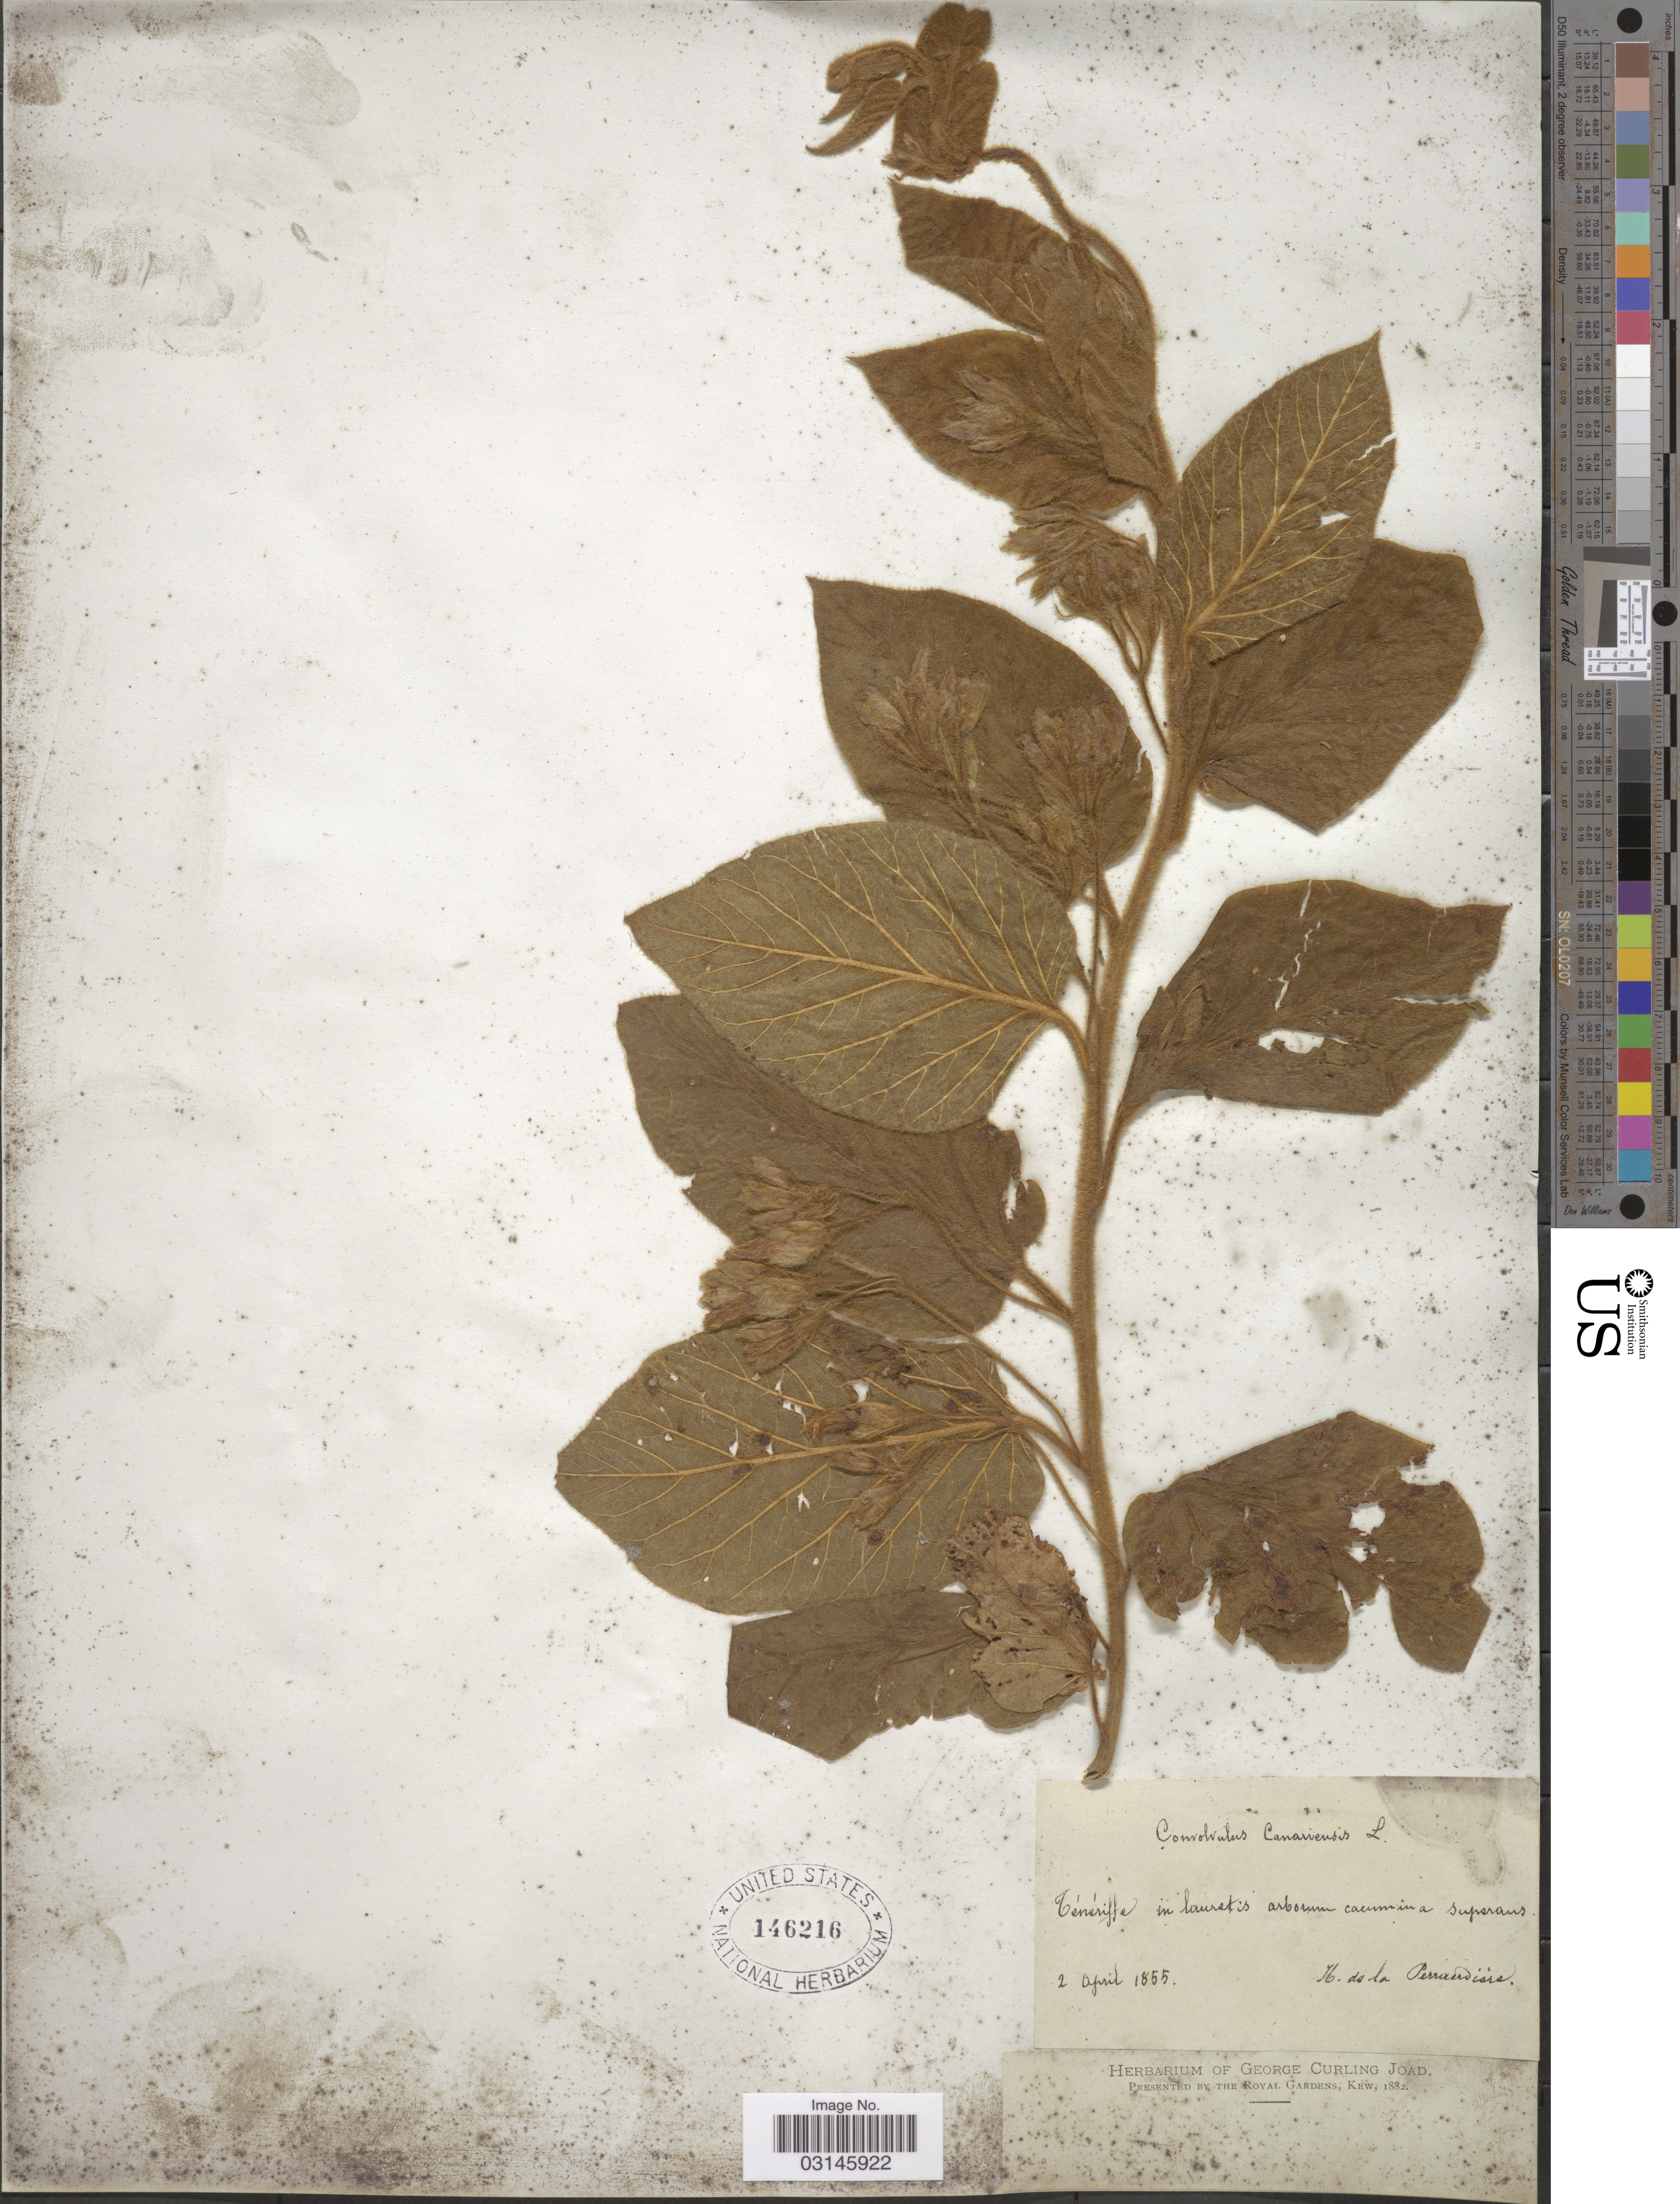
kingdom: Plantae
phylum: Tracheophyta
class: Magnoliopsida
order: Solanales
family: Convolvulaceae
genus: Convolvulus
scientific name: Convolvulus canariensis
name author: L.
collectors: H. de la Perraudière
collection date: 1855-04-02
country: Spain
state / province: Canarias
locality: Ténériffe.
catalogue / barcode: US 146216